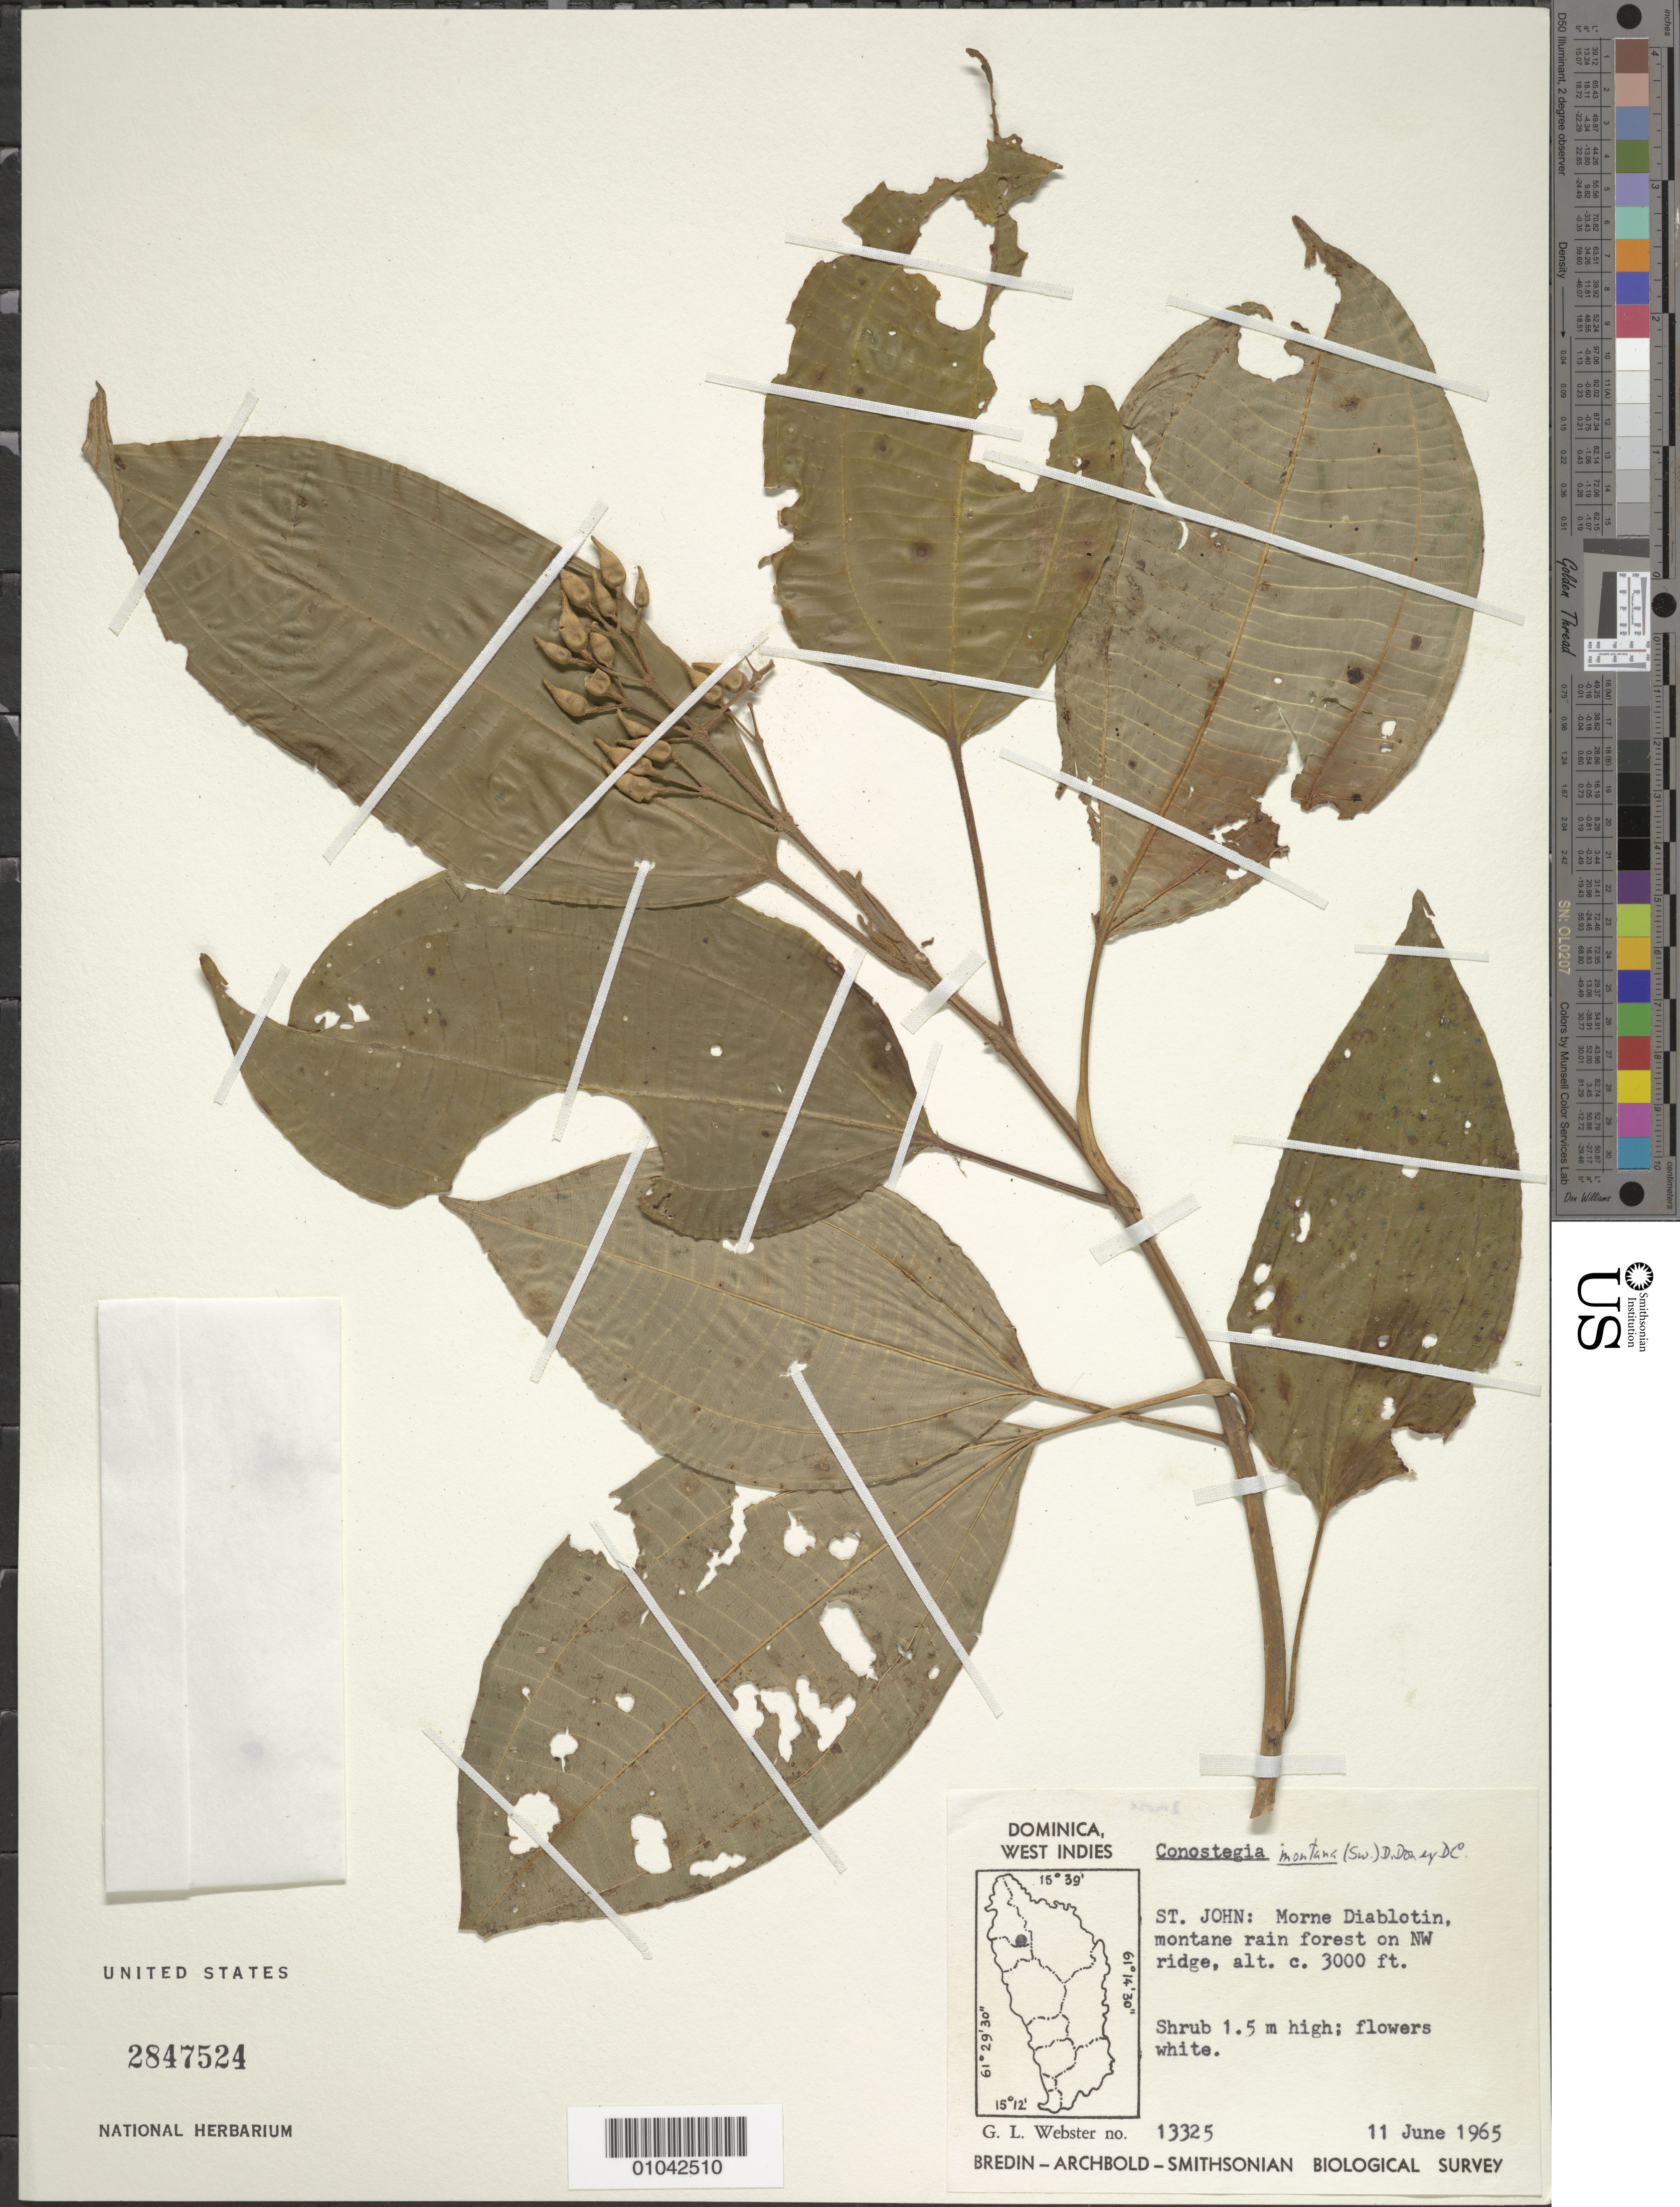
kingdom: Plantae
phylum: Tracheophyta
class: Magnoliopsida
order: Myrtales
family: Melastomataceae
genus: Conostegia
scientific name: Conostegia montana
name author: (Sw.) D. Don ex DC.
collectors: G. L. Webster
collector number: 13325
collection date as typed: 11 Jun 1965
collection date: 1965-06-11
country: Dominica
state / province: St. John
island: Dominica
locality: Morne Diablotin, NW ridge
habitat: Montane rainforest on NW ridge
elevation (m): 914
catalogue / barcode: US 2847524